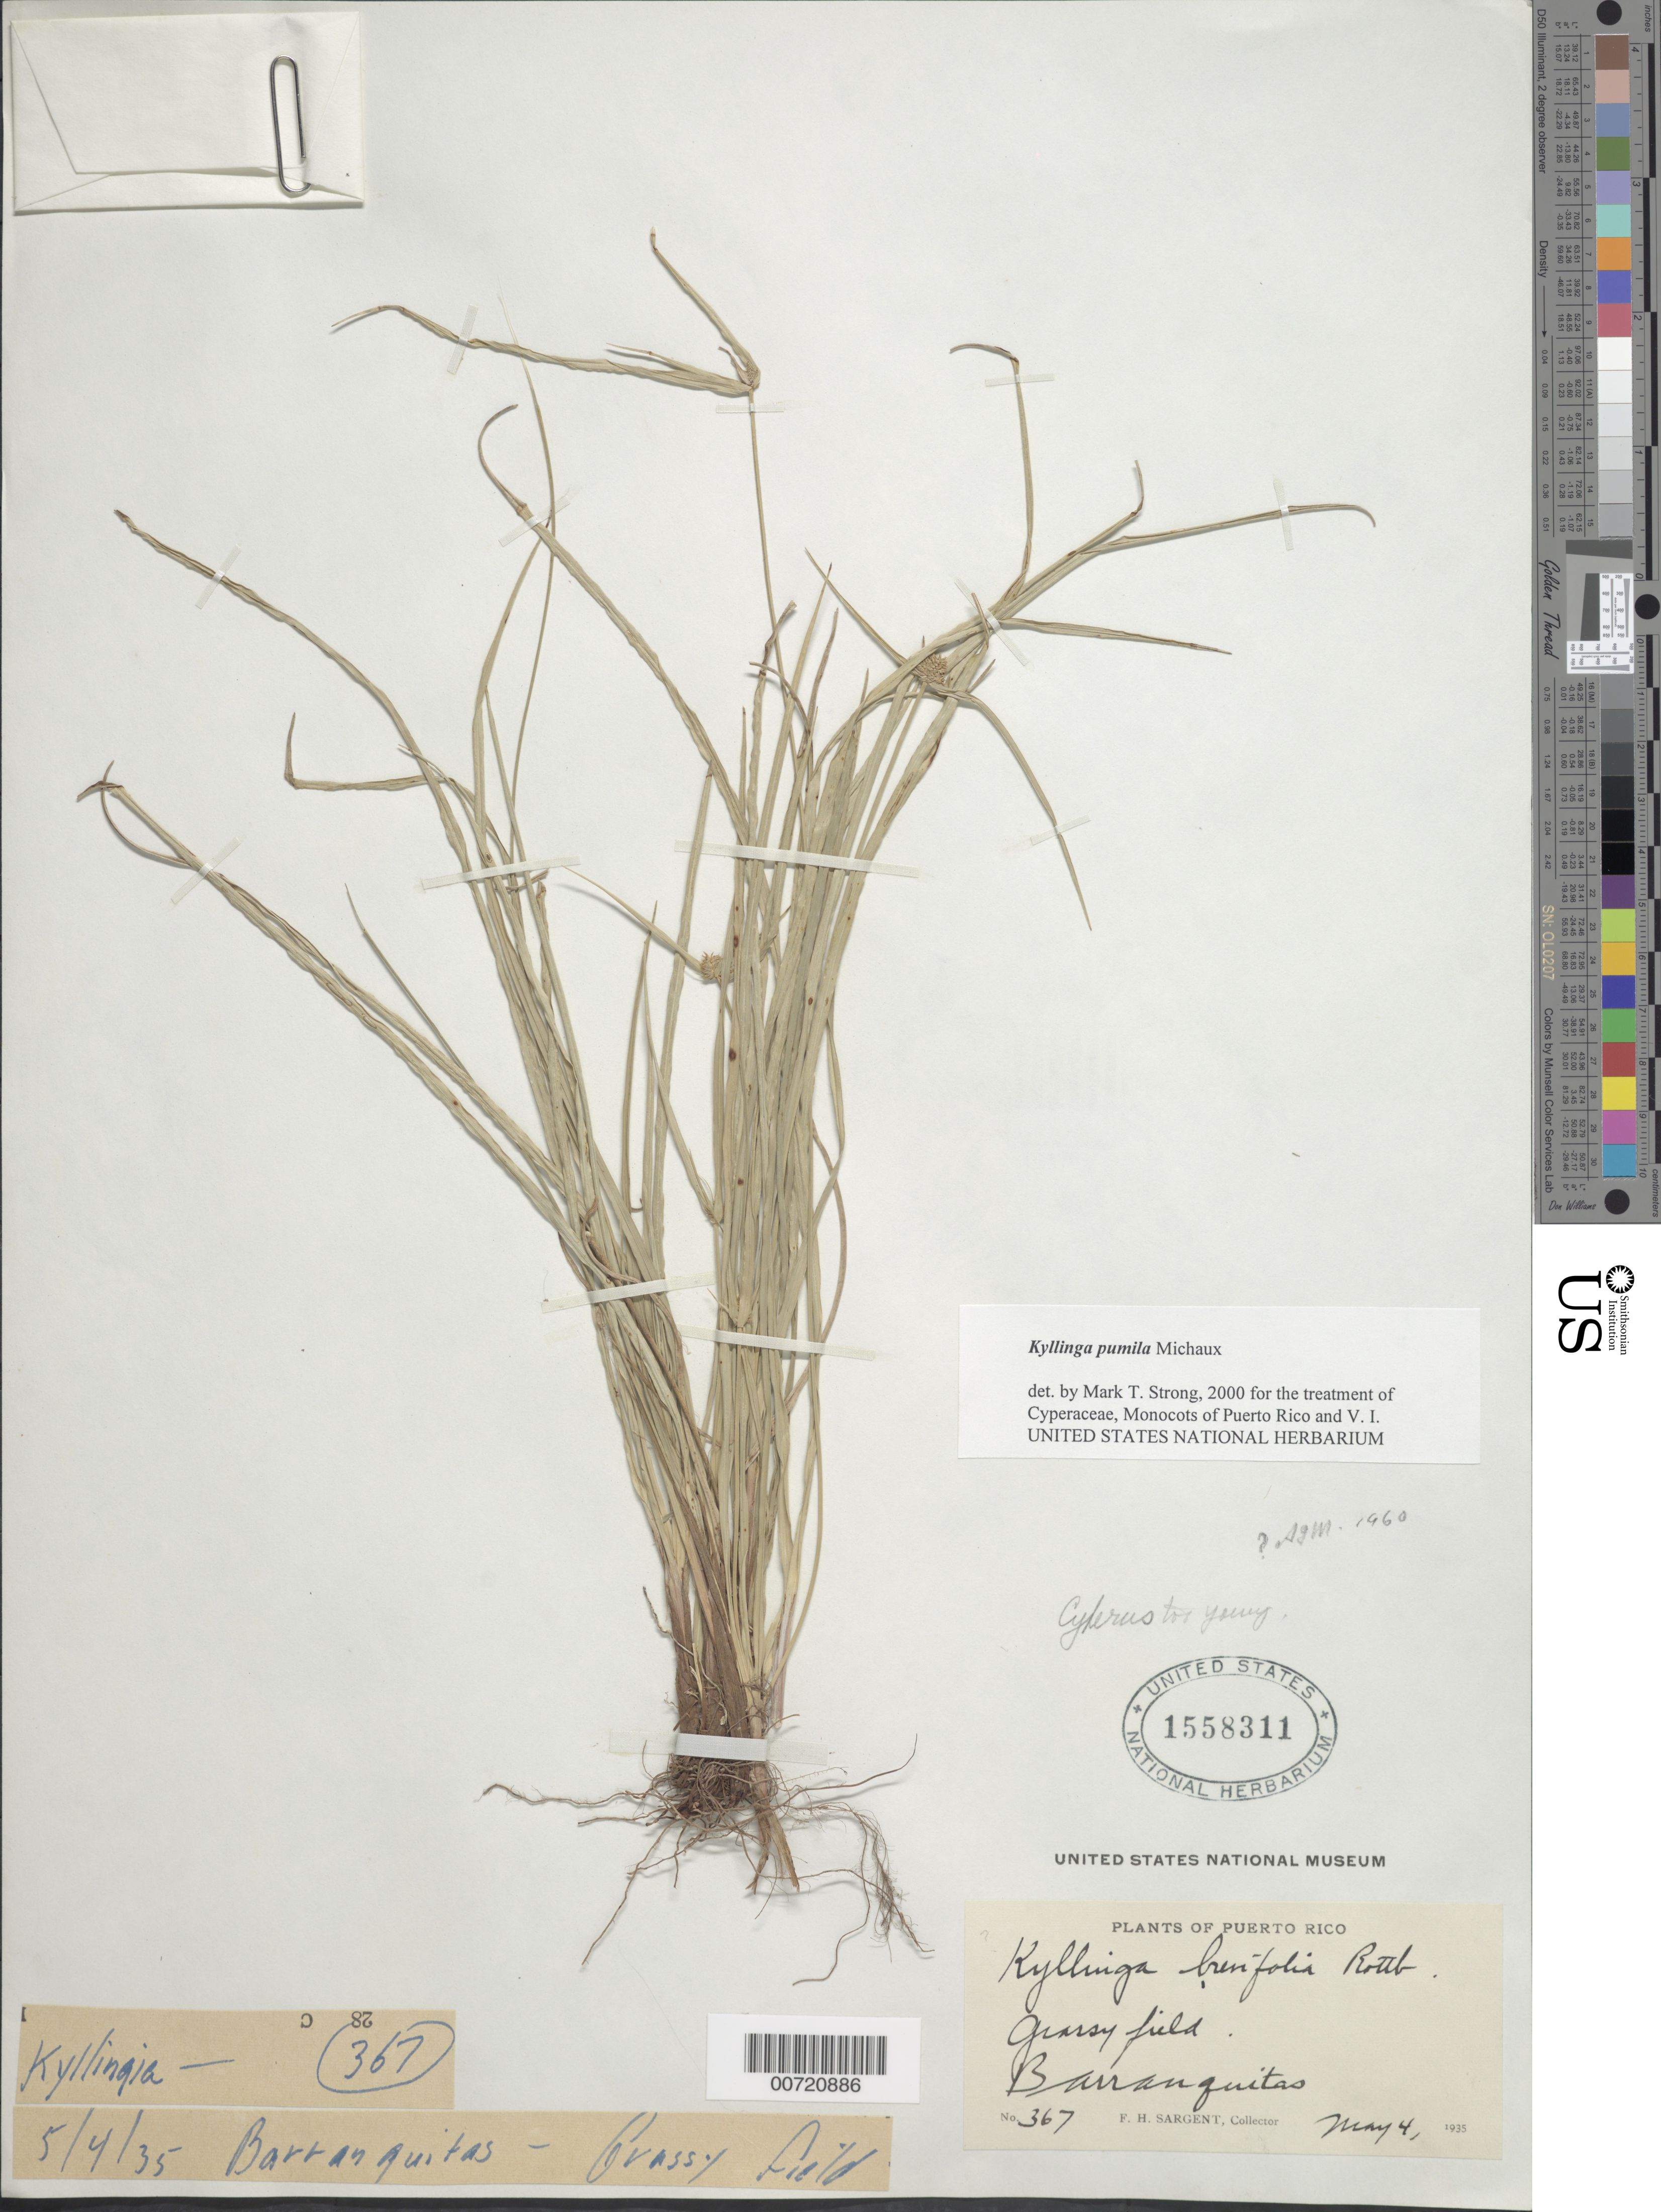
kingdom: Plantae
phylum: Tracheophyta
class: Liliopsida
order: Poales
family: Cyperaceae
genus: Cyperus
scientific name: Cyperus hortensis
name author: (Salzm. ex Steud.) Dorr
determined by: Strong, Mark T., (BOT), Smithsonian Institution - National Museum of Natural History (UNITED STATES)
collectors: F. H. Sargent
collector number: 367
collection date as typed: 04 May 1935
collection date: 1935-05-04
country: Puerto Rico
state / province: Barranquitas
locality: Barranquitas.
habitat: Grassy field.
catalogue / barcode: US 1558311